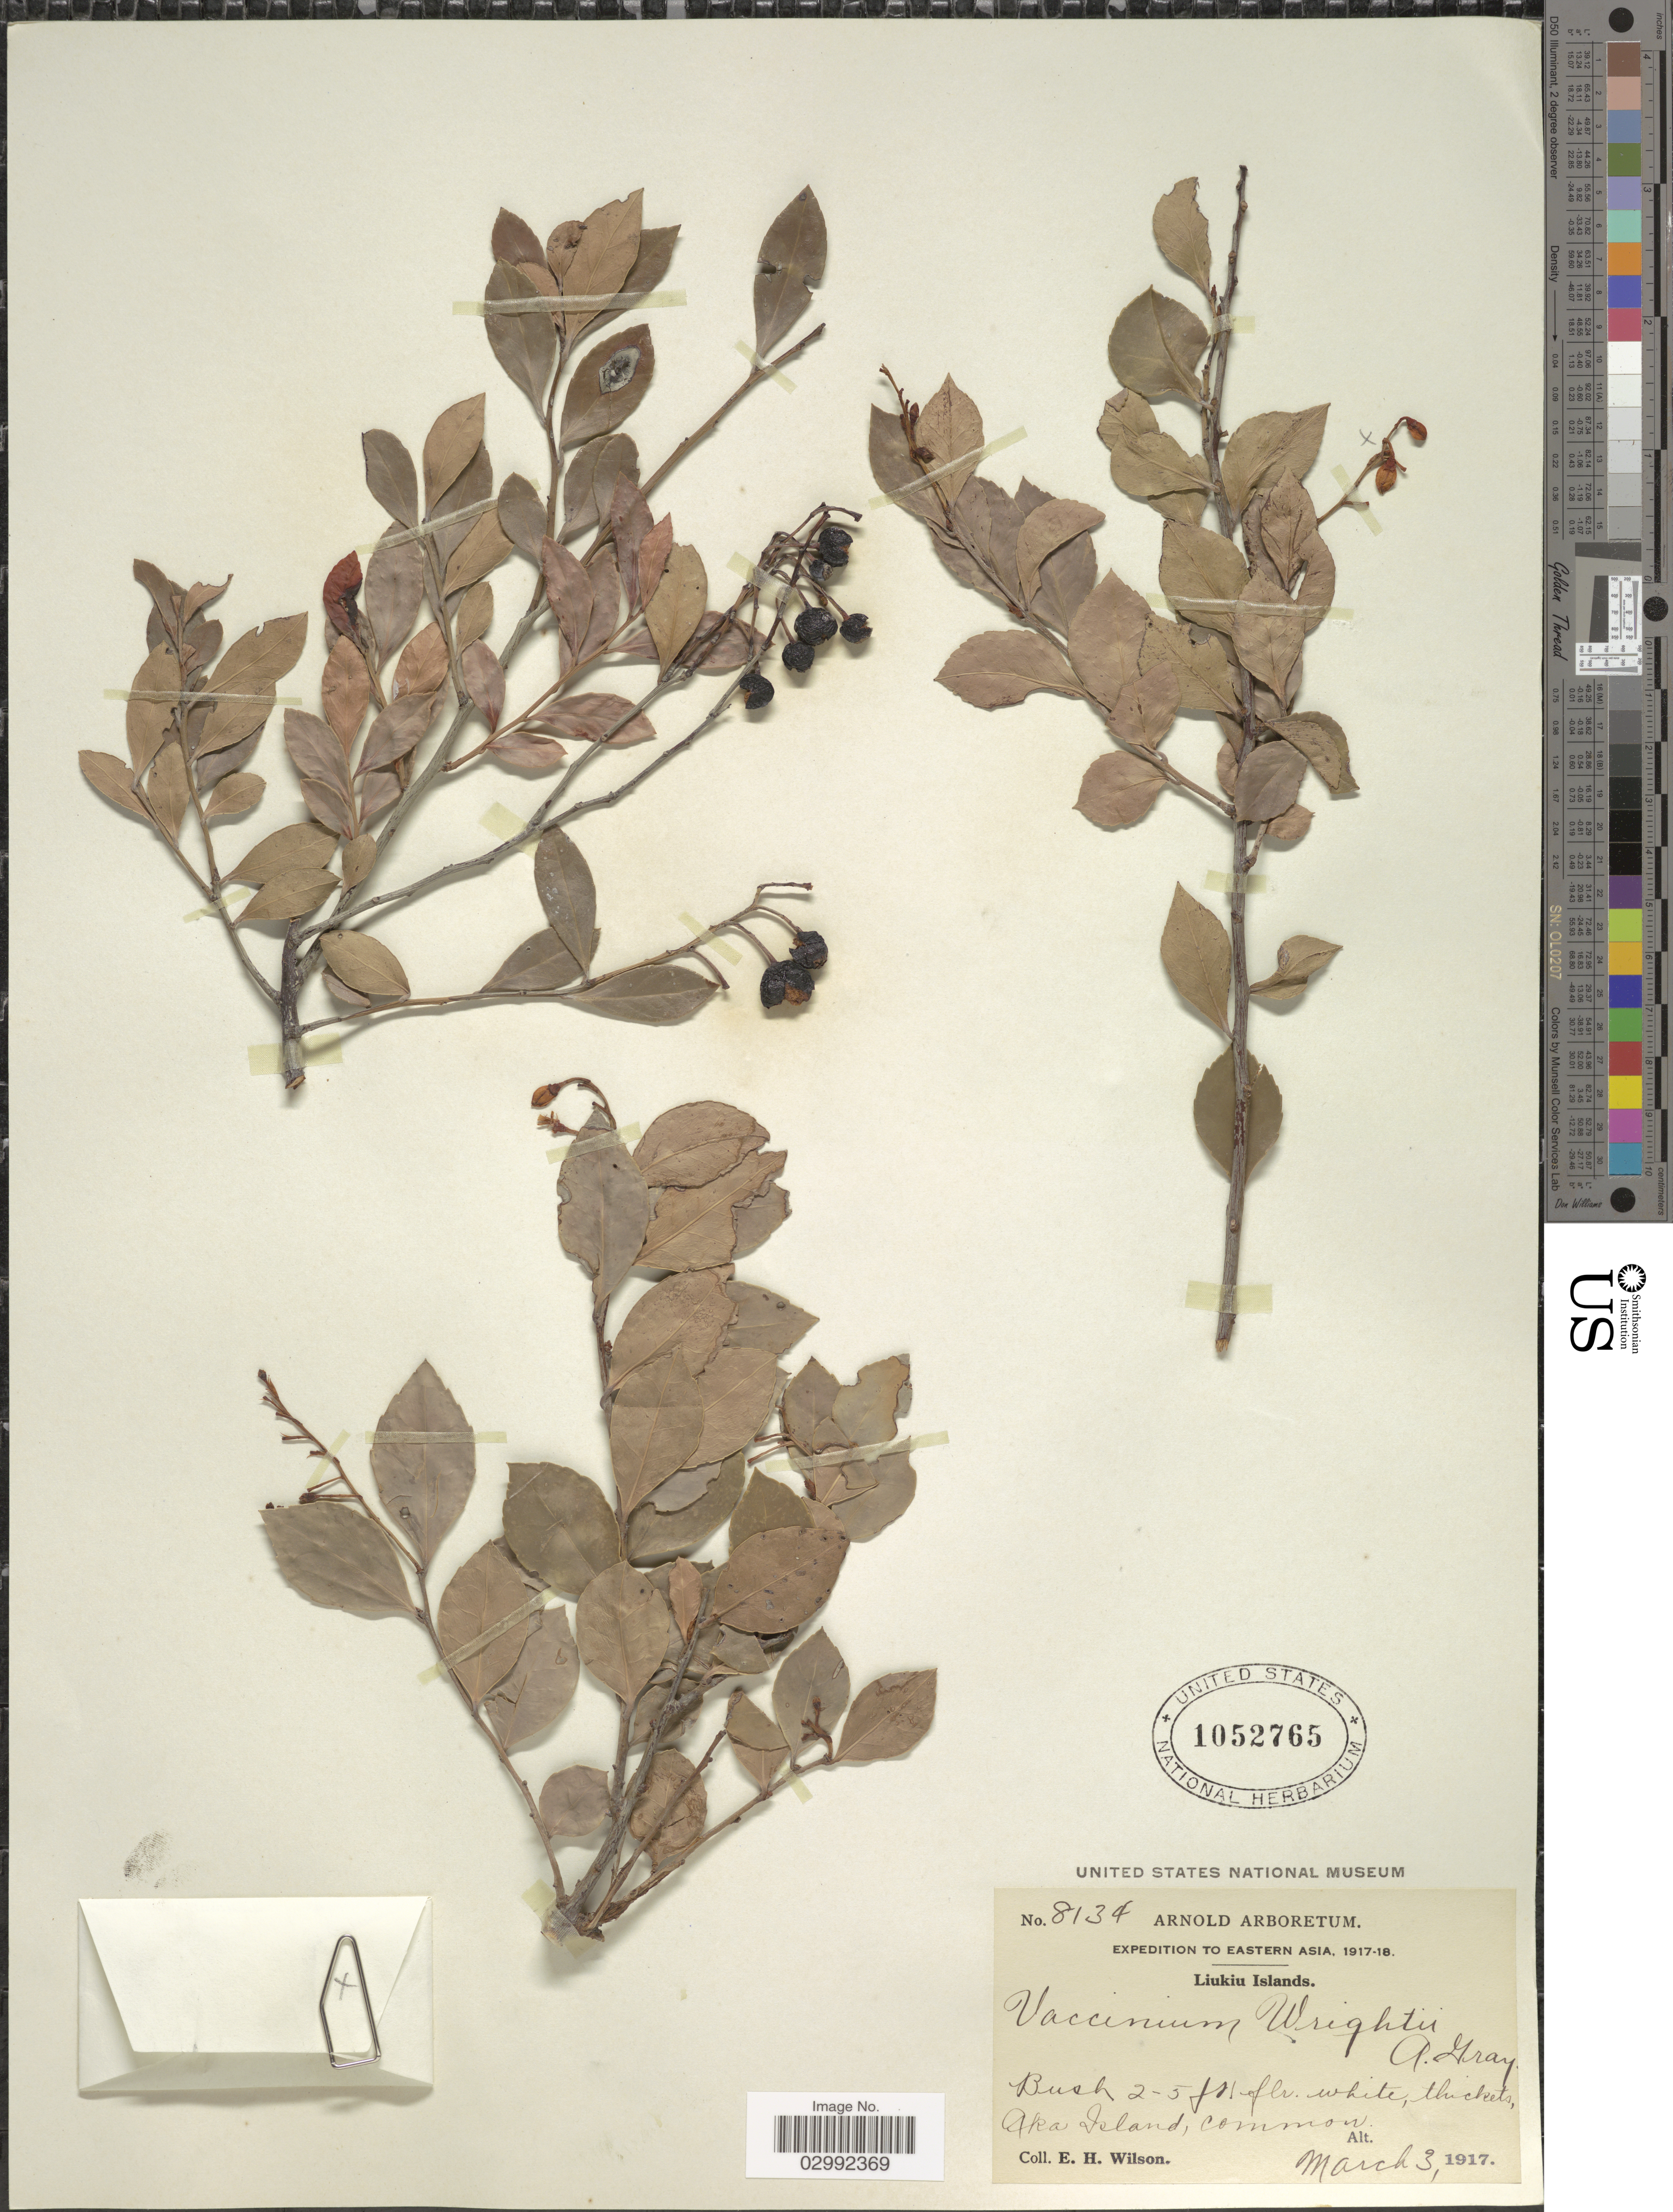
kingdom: Plantae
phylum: Tracheophyta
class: Magnoliopsida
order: Ericales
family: Ericaceae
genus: Vaccinium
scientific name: Vaccinium wrightii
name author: A. Gray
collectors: E. Wilson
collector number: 8134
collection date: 1917-03-03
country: Japan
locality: Eastern Asia. Liukiu Islands. Aka Island.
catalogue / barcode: US 1052765